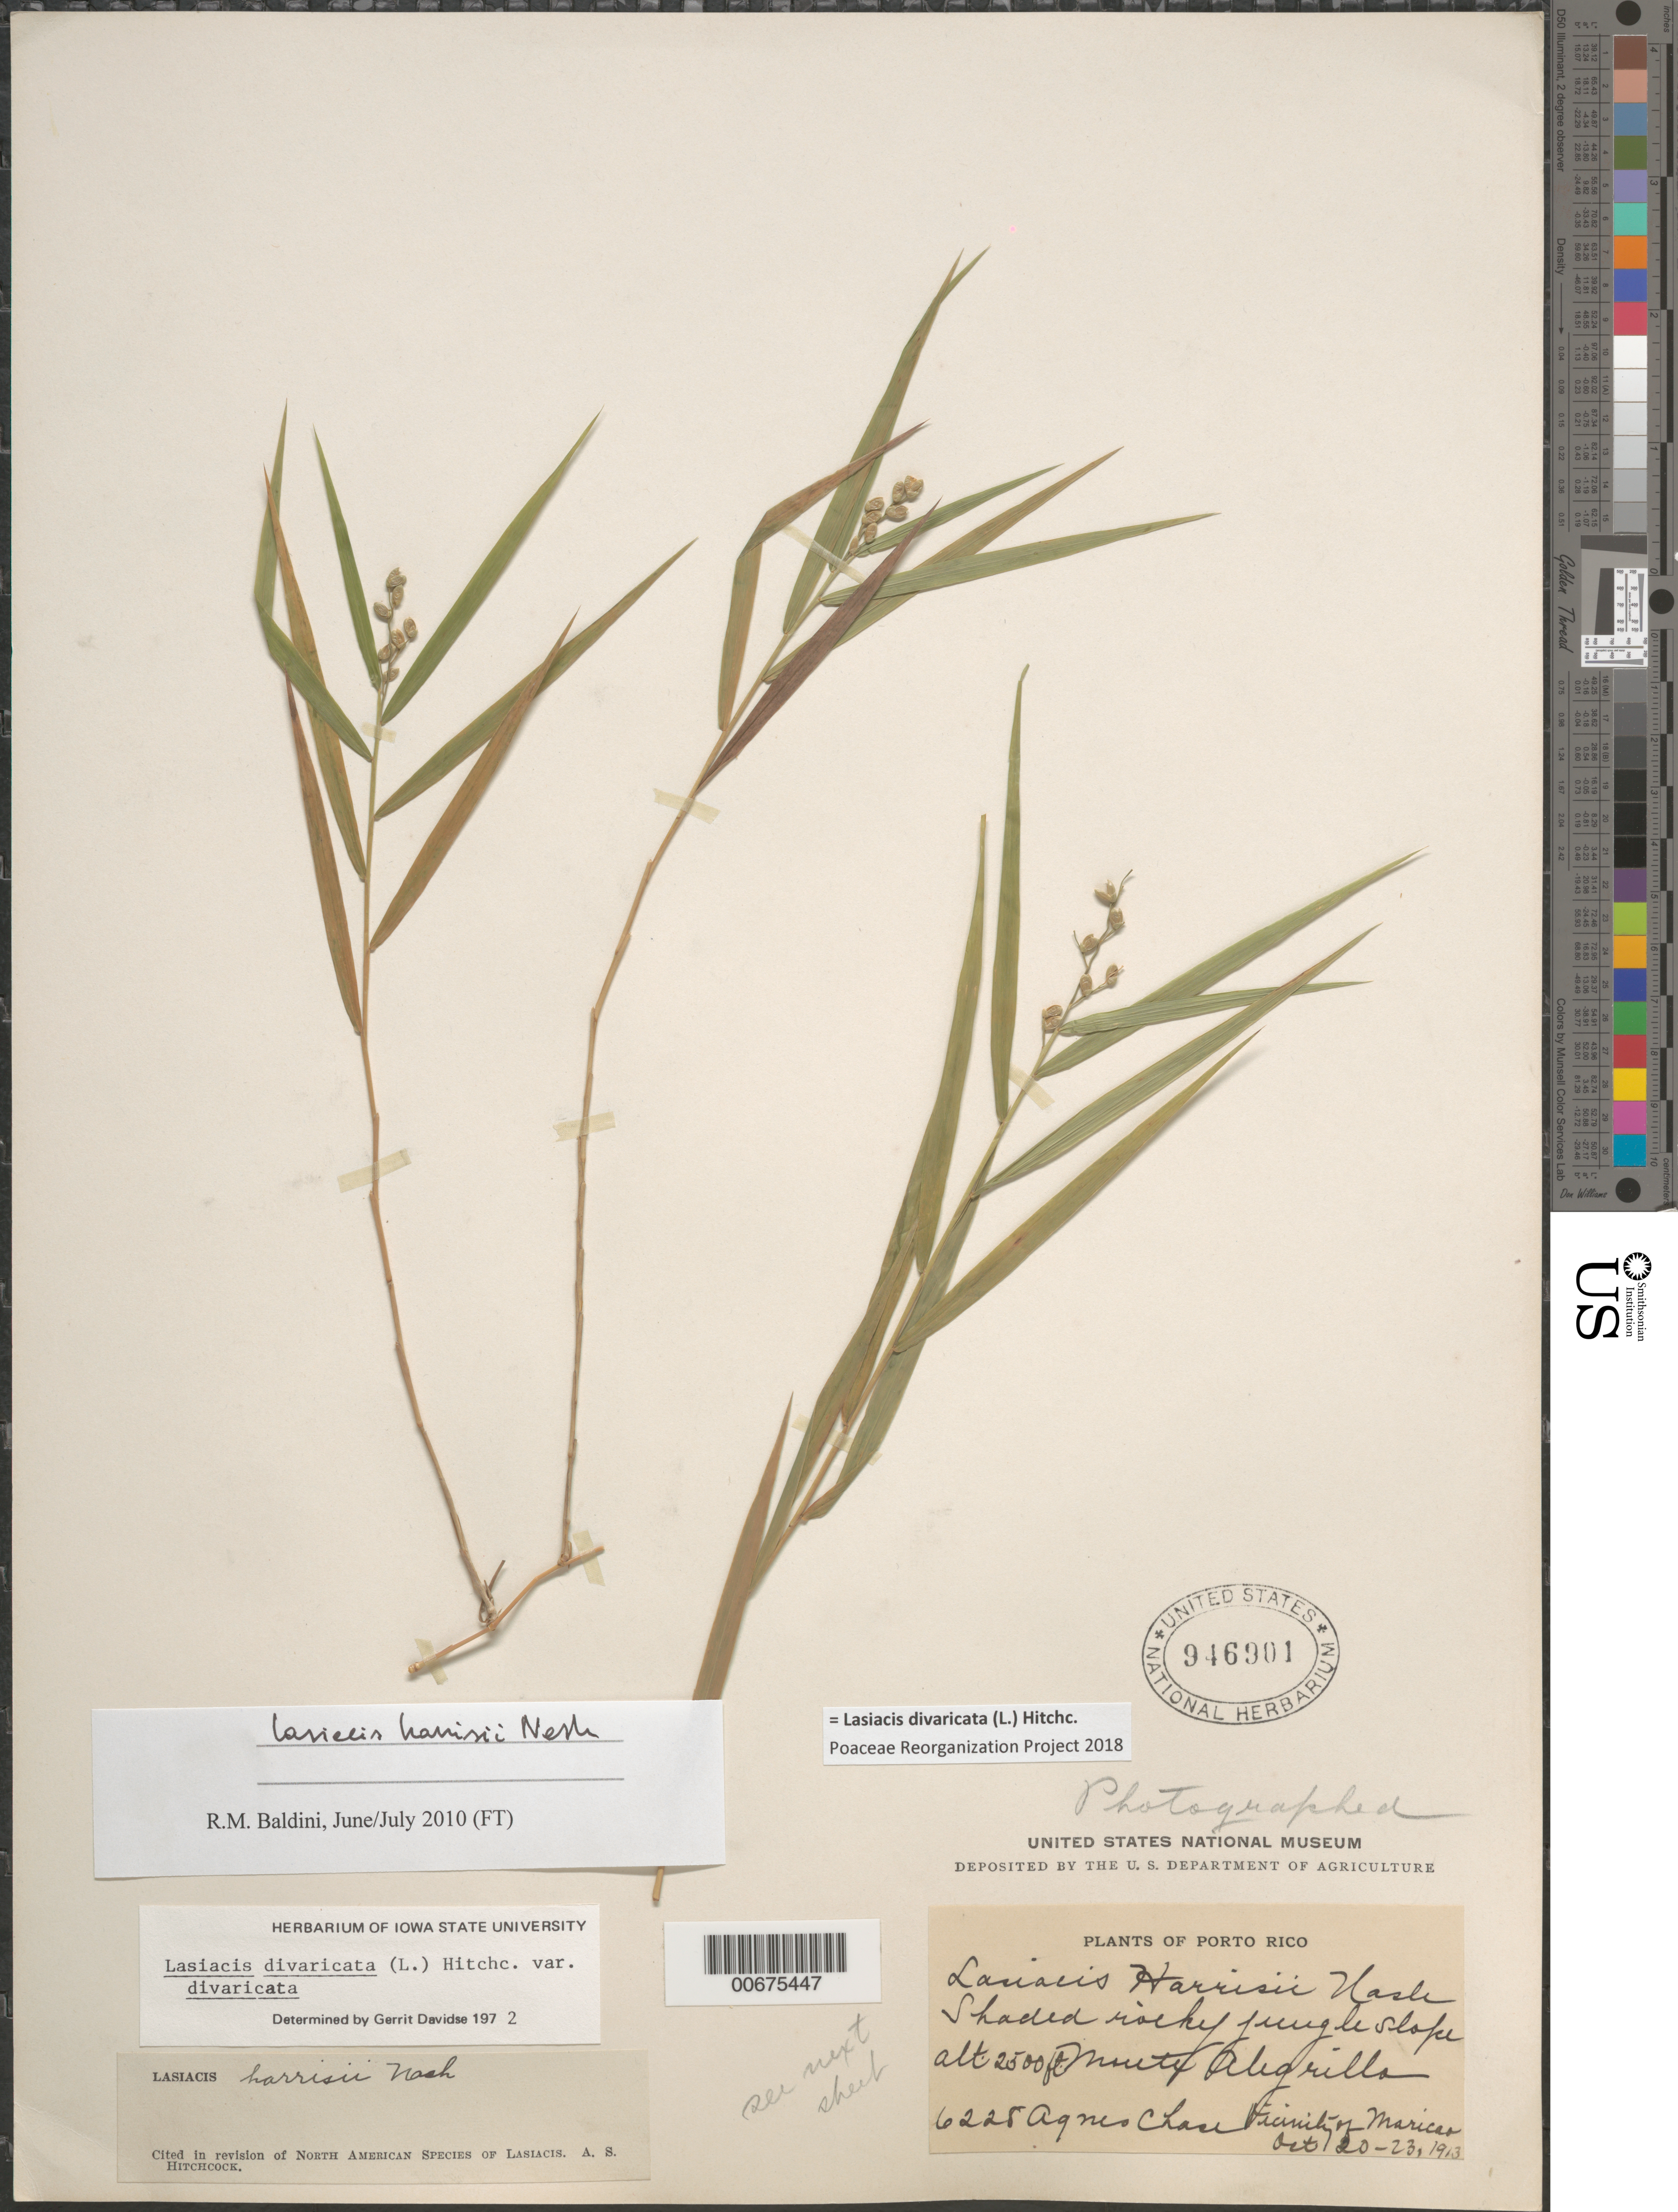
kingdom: Plantae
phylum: Tracheophyta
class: Liliopsida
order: Poales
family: Poaceae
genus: Lasiacis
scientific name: Lasiacis divaricata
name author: (L.) Hitchc.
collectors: A. Chase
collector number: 6228*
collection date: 1903-10-20/1903-10-23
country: Puerto Rico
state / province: Maricao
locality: Shaded rocky jungle slope Monte Alegrillo. Vicinity of Maricao.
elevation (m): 762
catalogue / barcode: US 946901